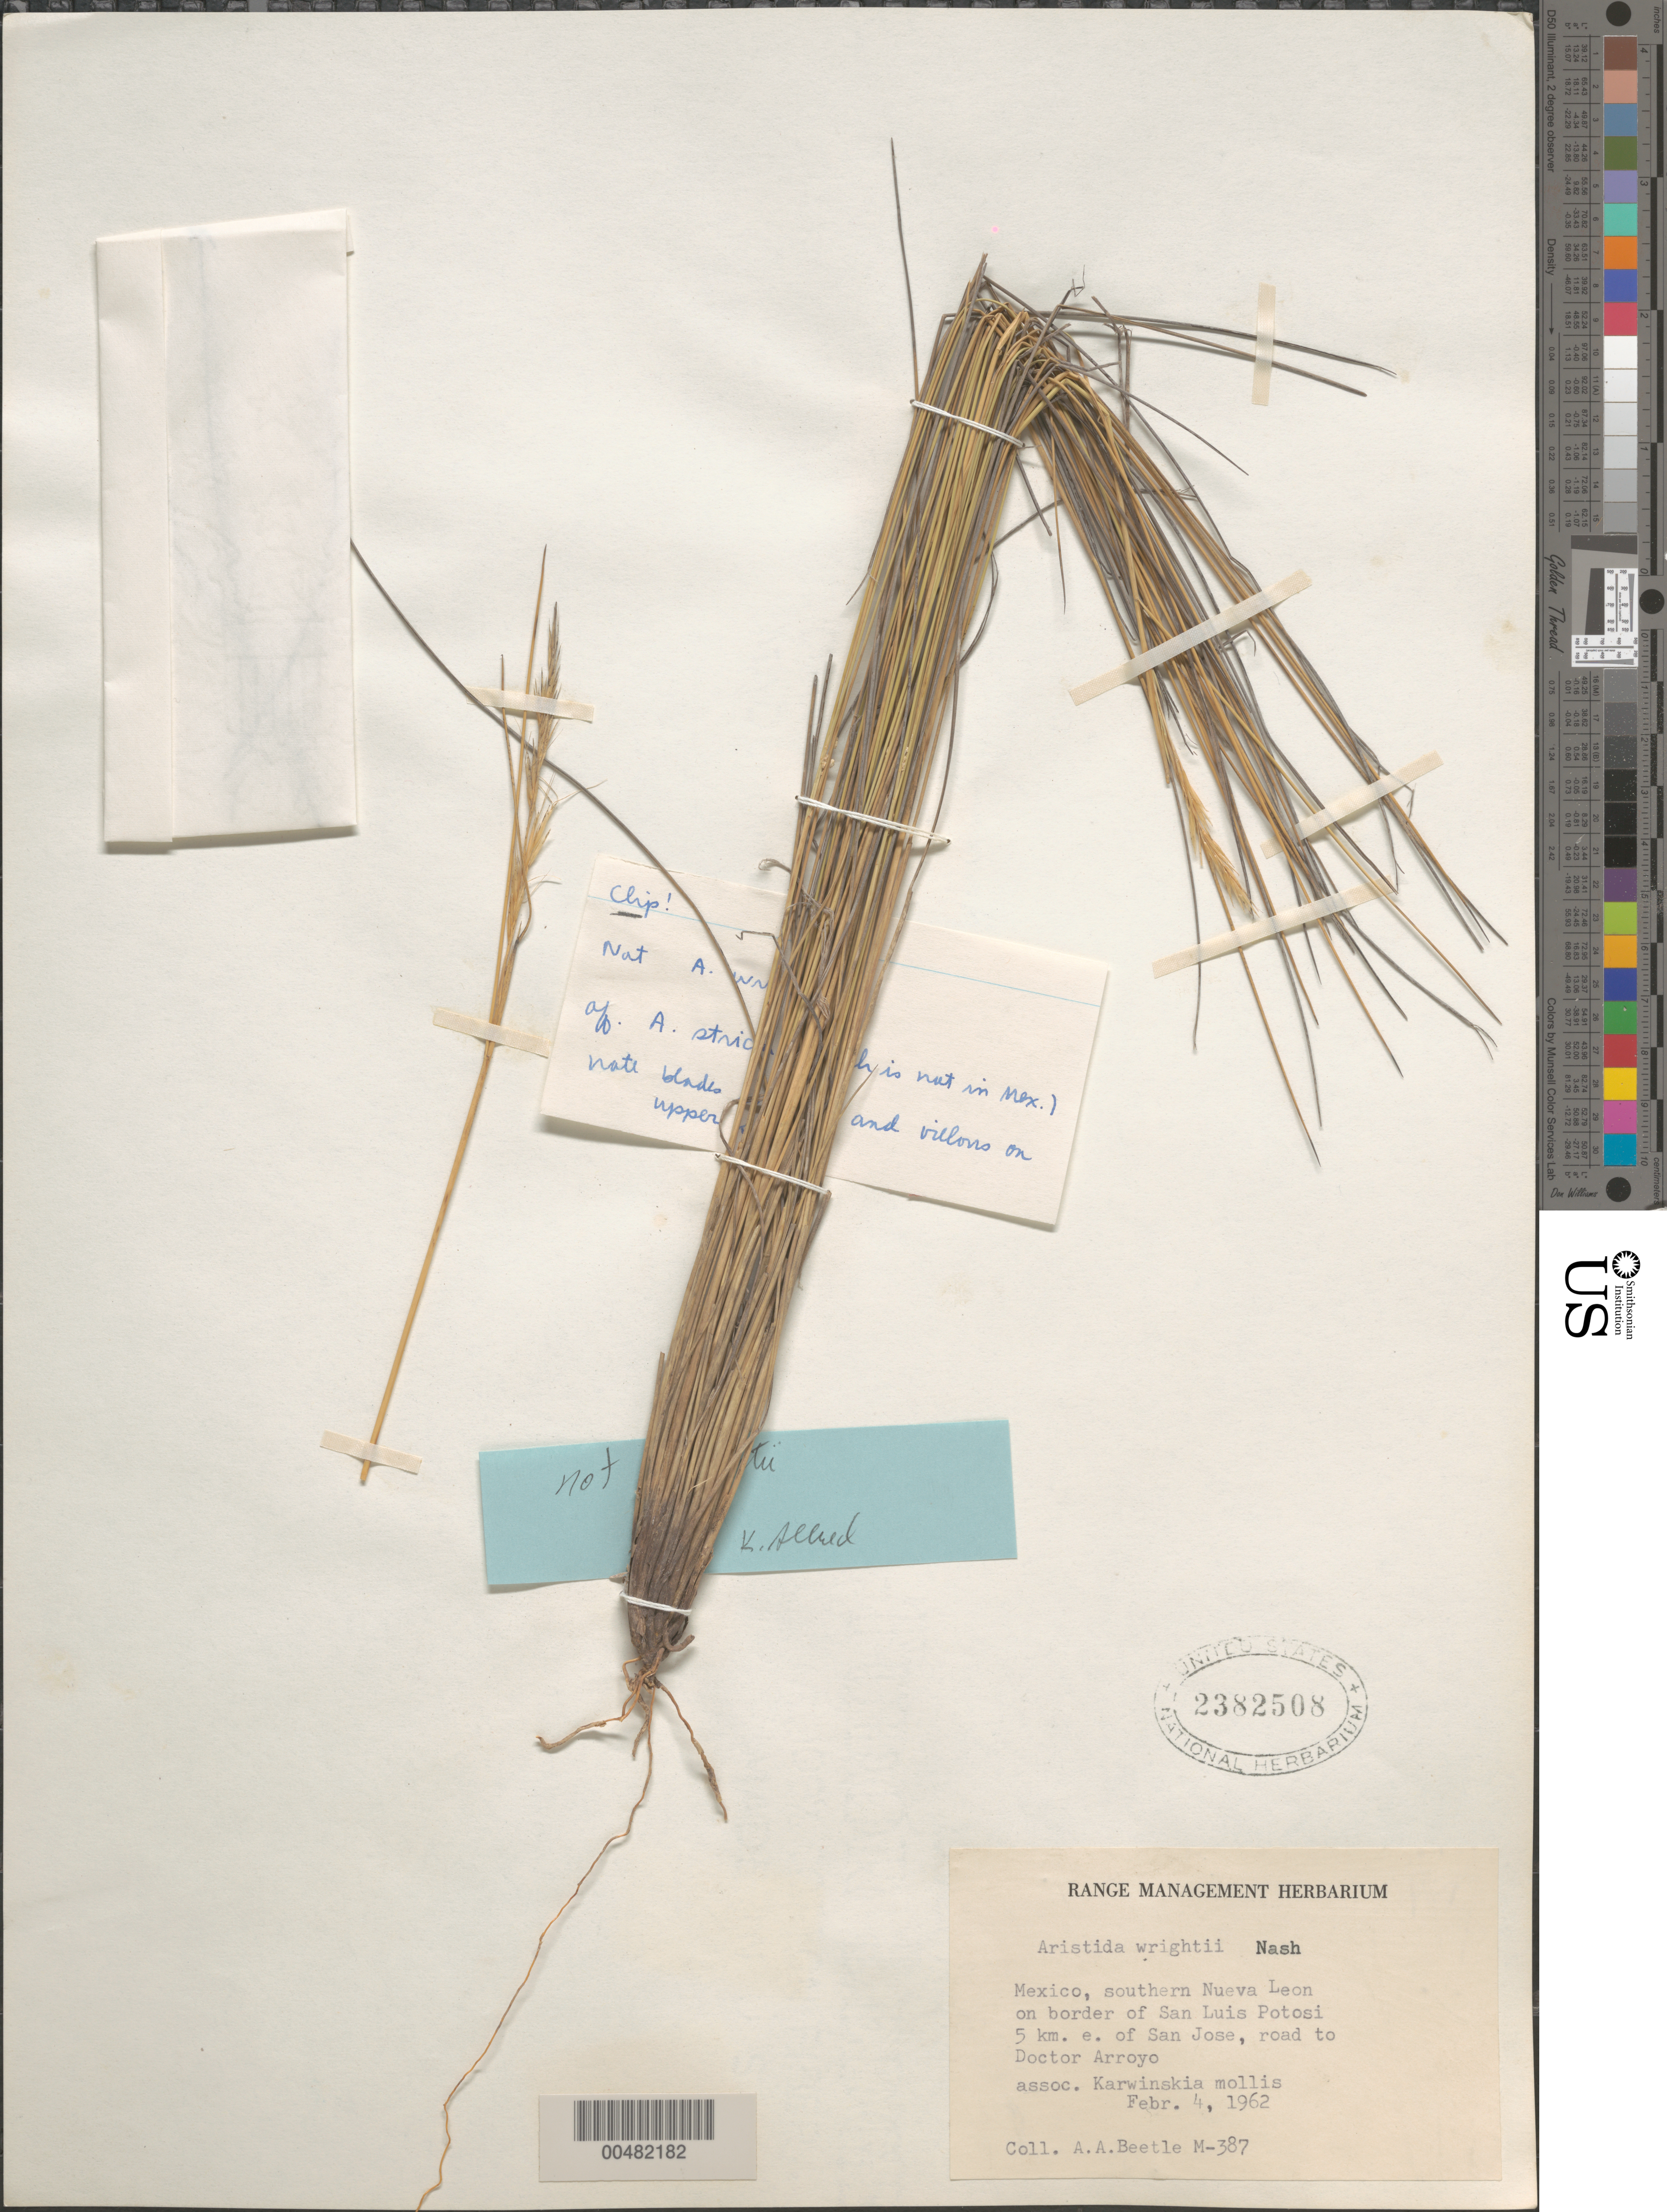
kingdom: Plantae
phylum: Tracheophyta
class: Liliopsida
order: Poales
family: Poaceae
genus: Aristida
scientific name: Aristida sp.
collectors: A. A. Beetle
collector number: M-387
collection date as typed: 4 Feb 1962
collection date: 1962-02-04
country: Mexico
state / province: Nuevo León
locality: Southern Nueva Leon on border of San Luis Potosi, 5 km E of San Jose, road to Doctor Arroyo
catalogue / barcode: US 2382508